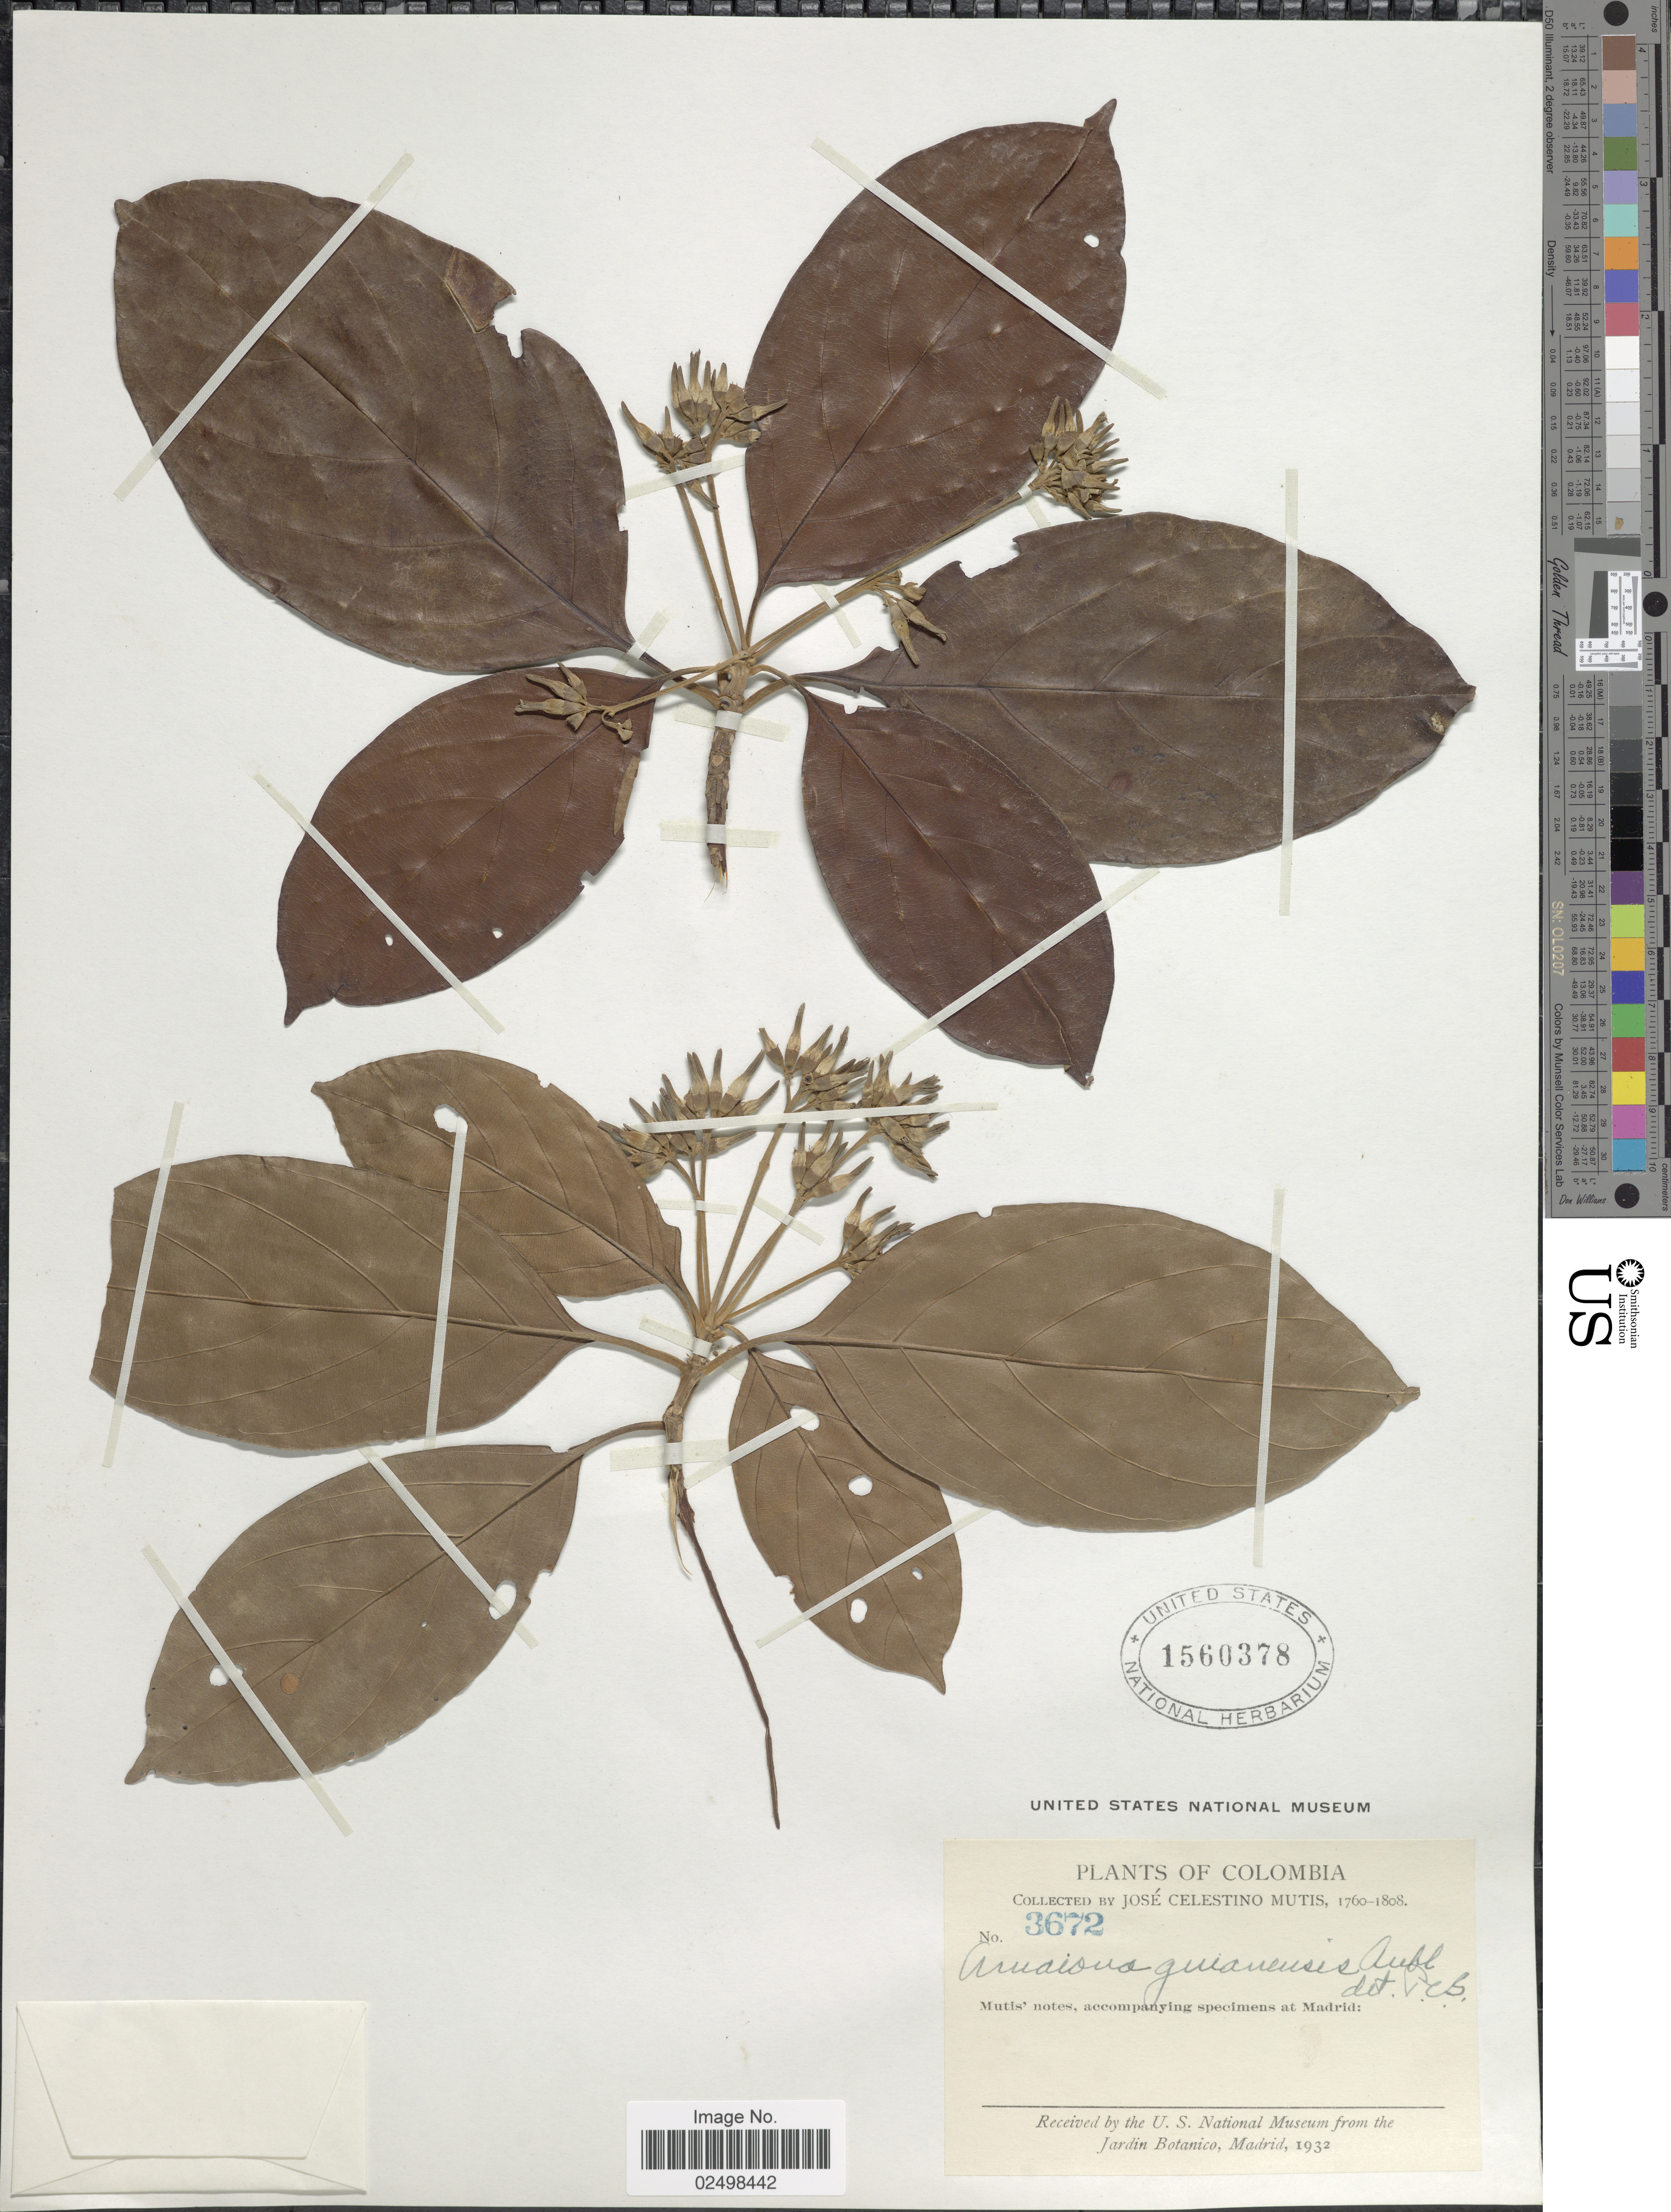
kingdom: Plantae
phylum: Tracheophyta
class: Magnoliopsida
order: Gentianales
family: Rubiaceae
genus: Amaioua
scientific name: Amaioua guianensis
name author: Aubl.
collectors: J. C. B. Mutis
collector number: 3672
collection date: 1760/1808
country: Colombia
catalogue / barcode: US 1560378